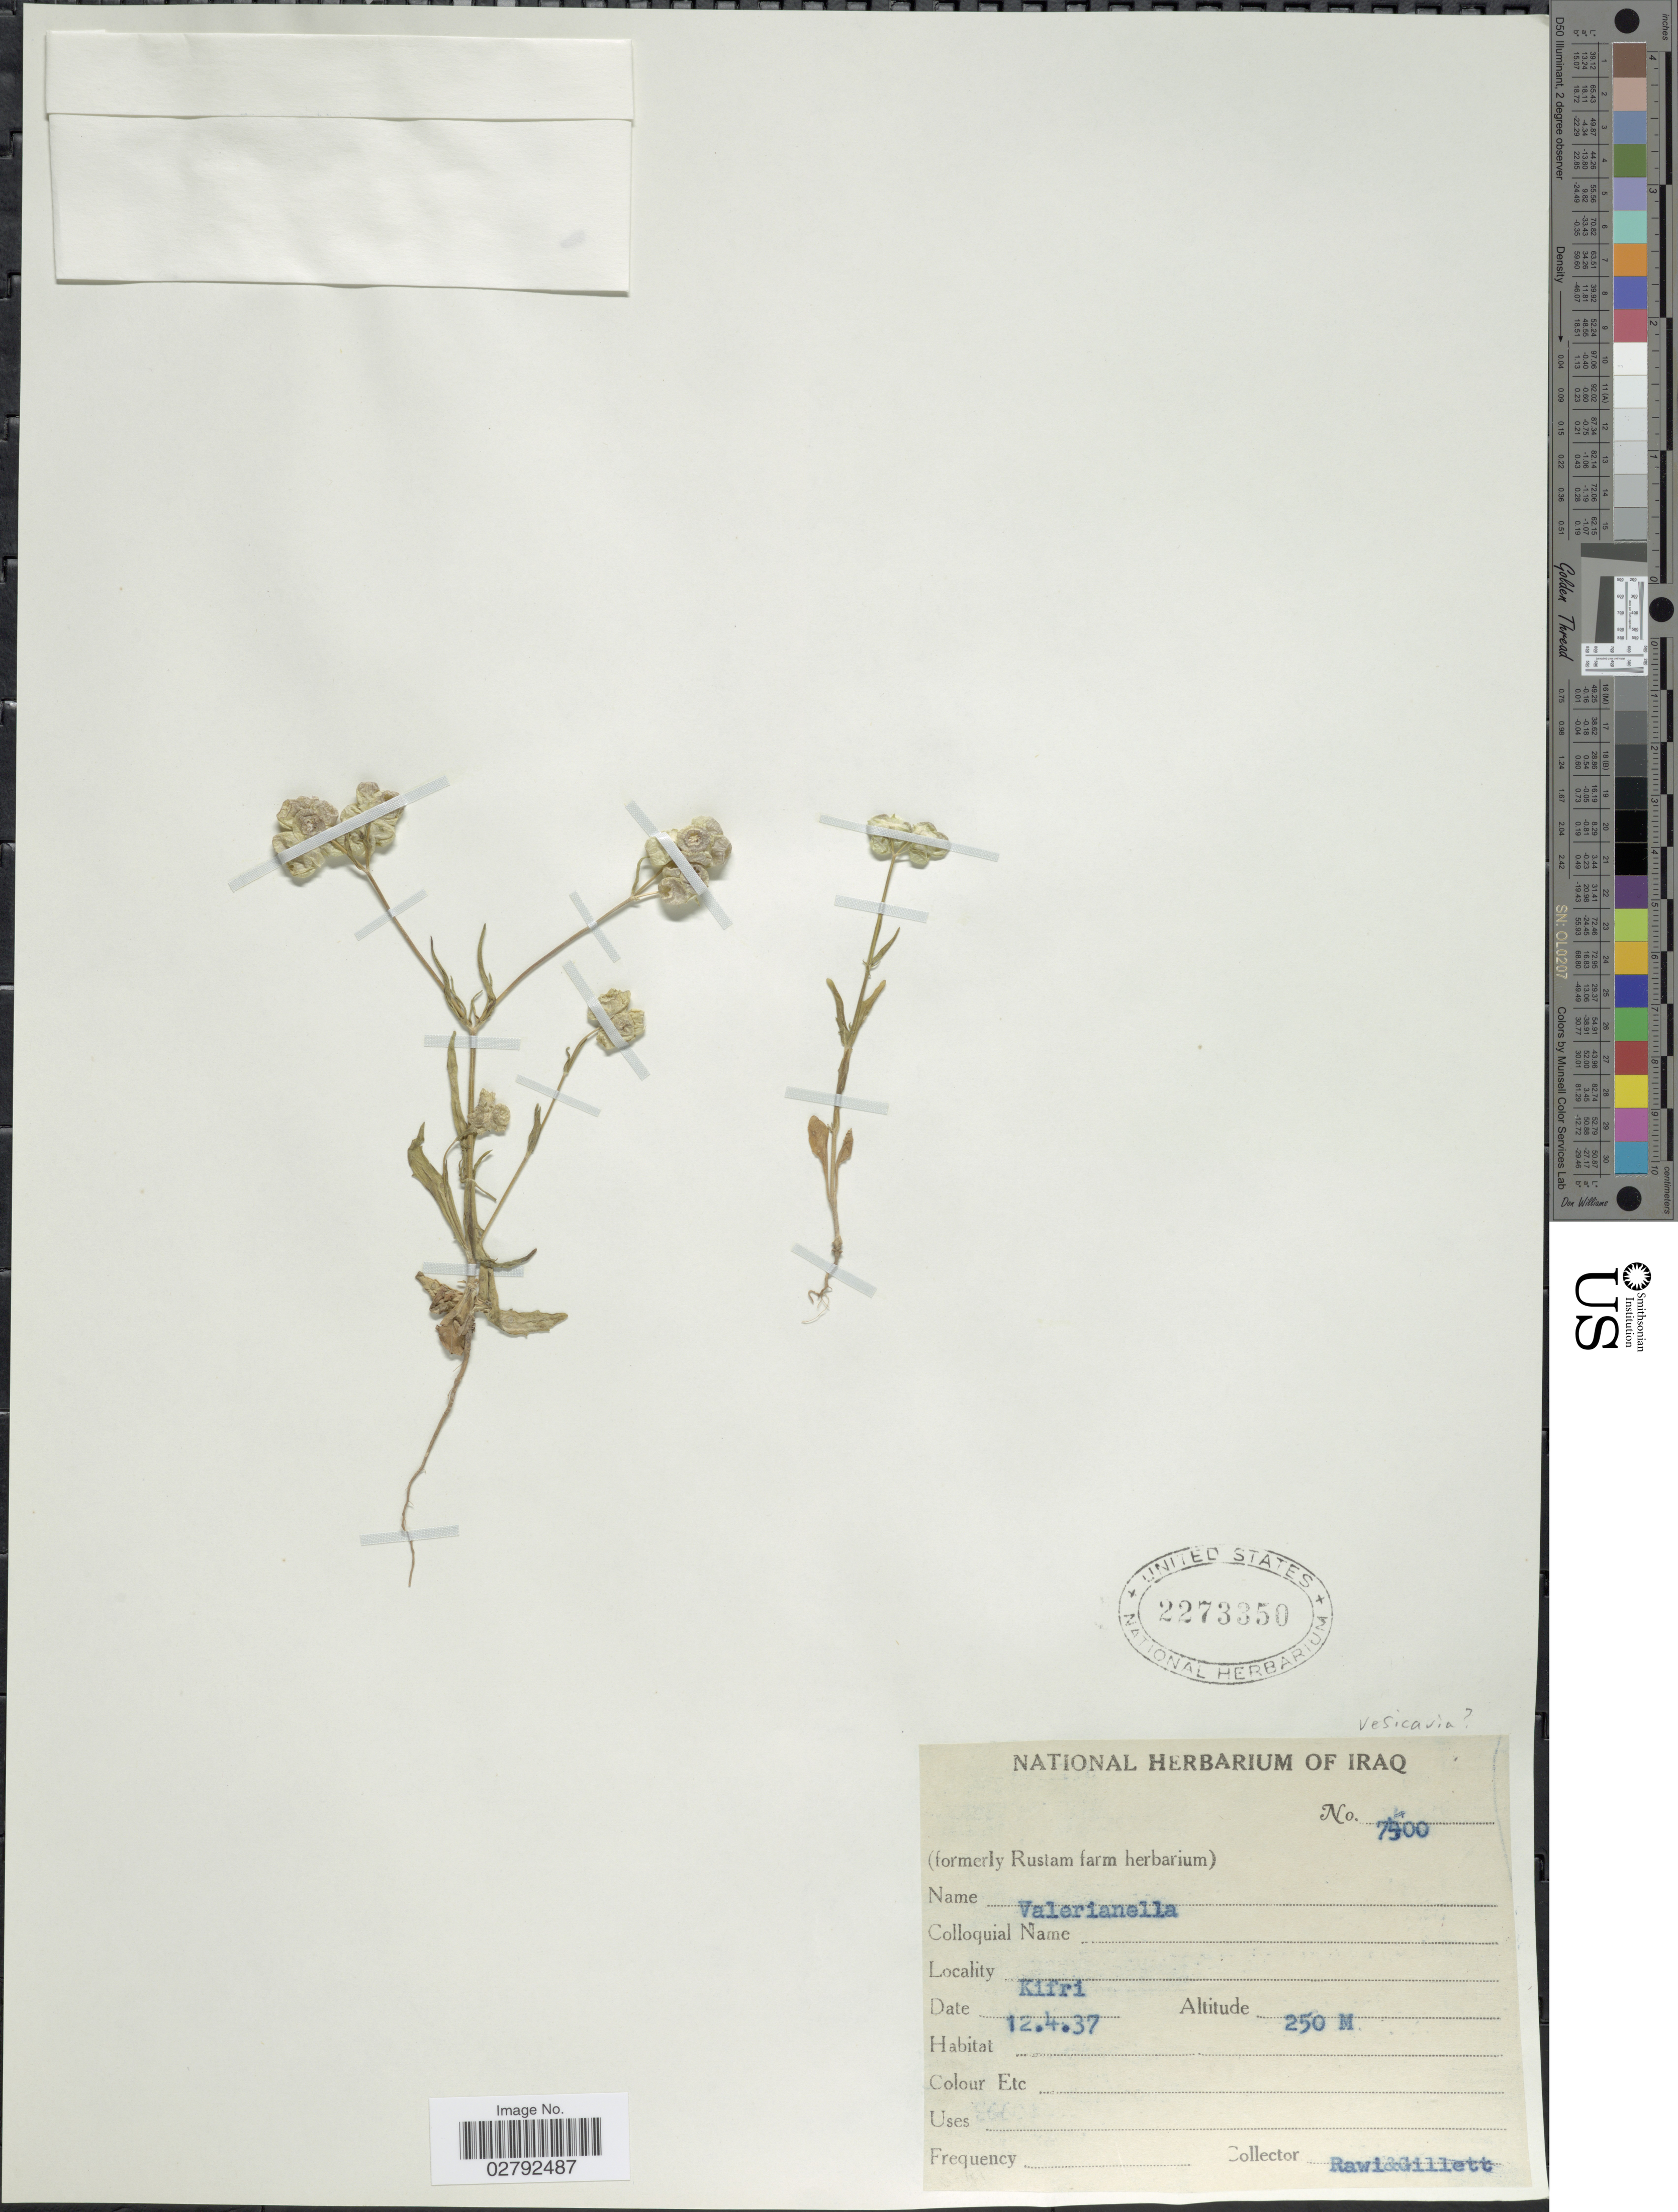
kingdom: Plantae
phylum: Tracheophyta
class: Magnoliopsida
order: Dipsacales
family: Caprifoliaceae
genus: Valerianella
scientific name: Valerianella vesicaria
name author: (L.) Moench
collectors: -. Rawi & Gillett, --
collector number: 7400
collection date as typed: Transcribed d/m/y: 12/4/37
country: Iraq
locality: Kifri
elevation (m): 250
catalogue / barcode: US 2273350